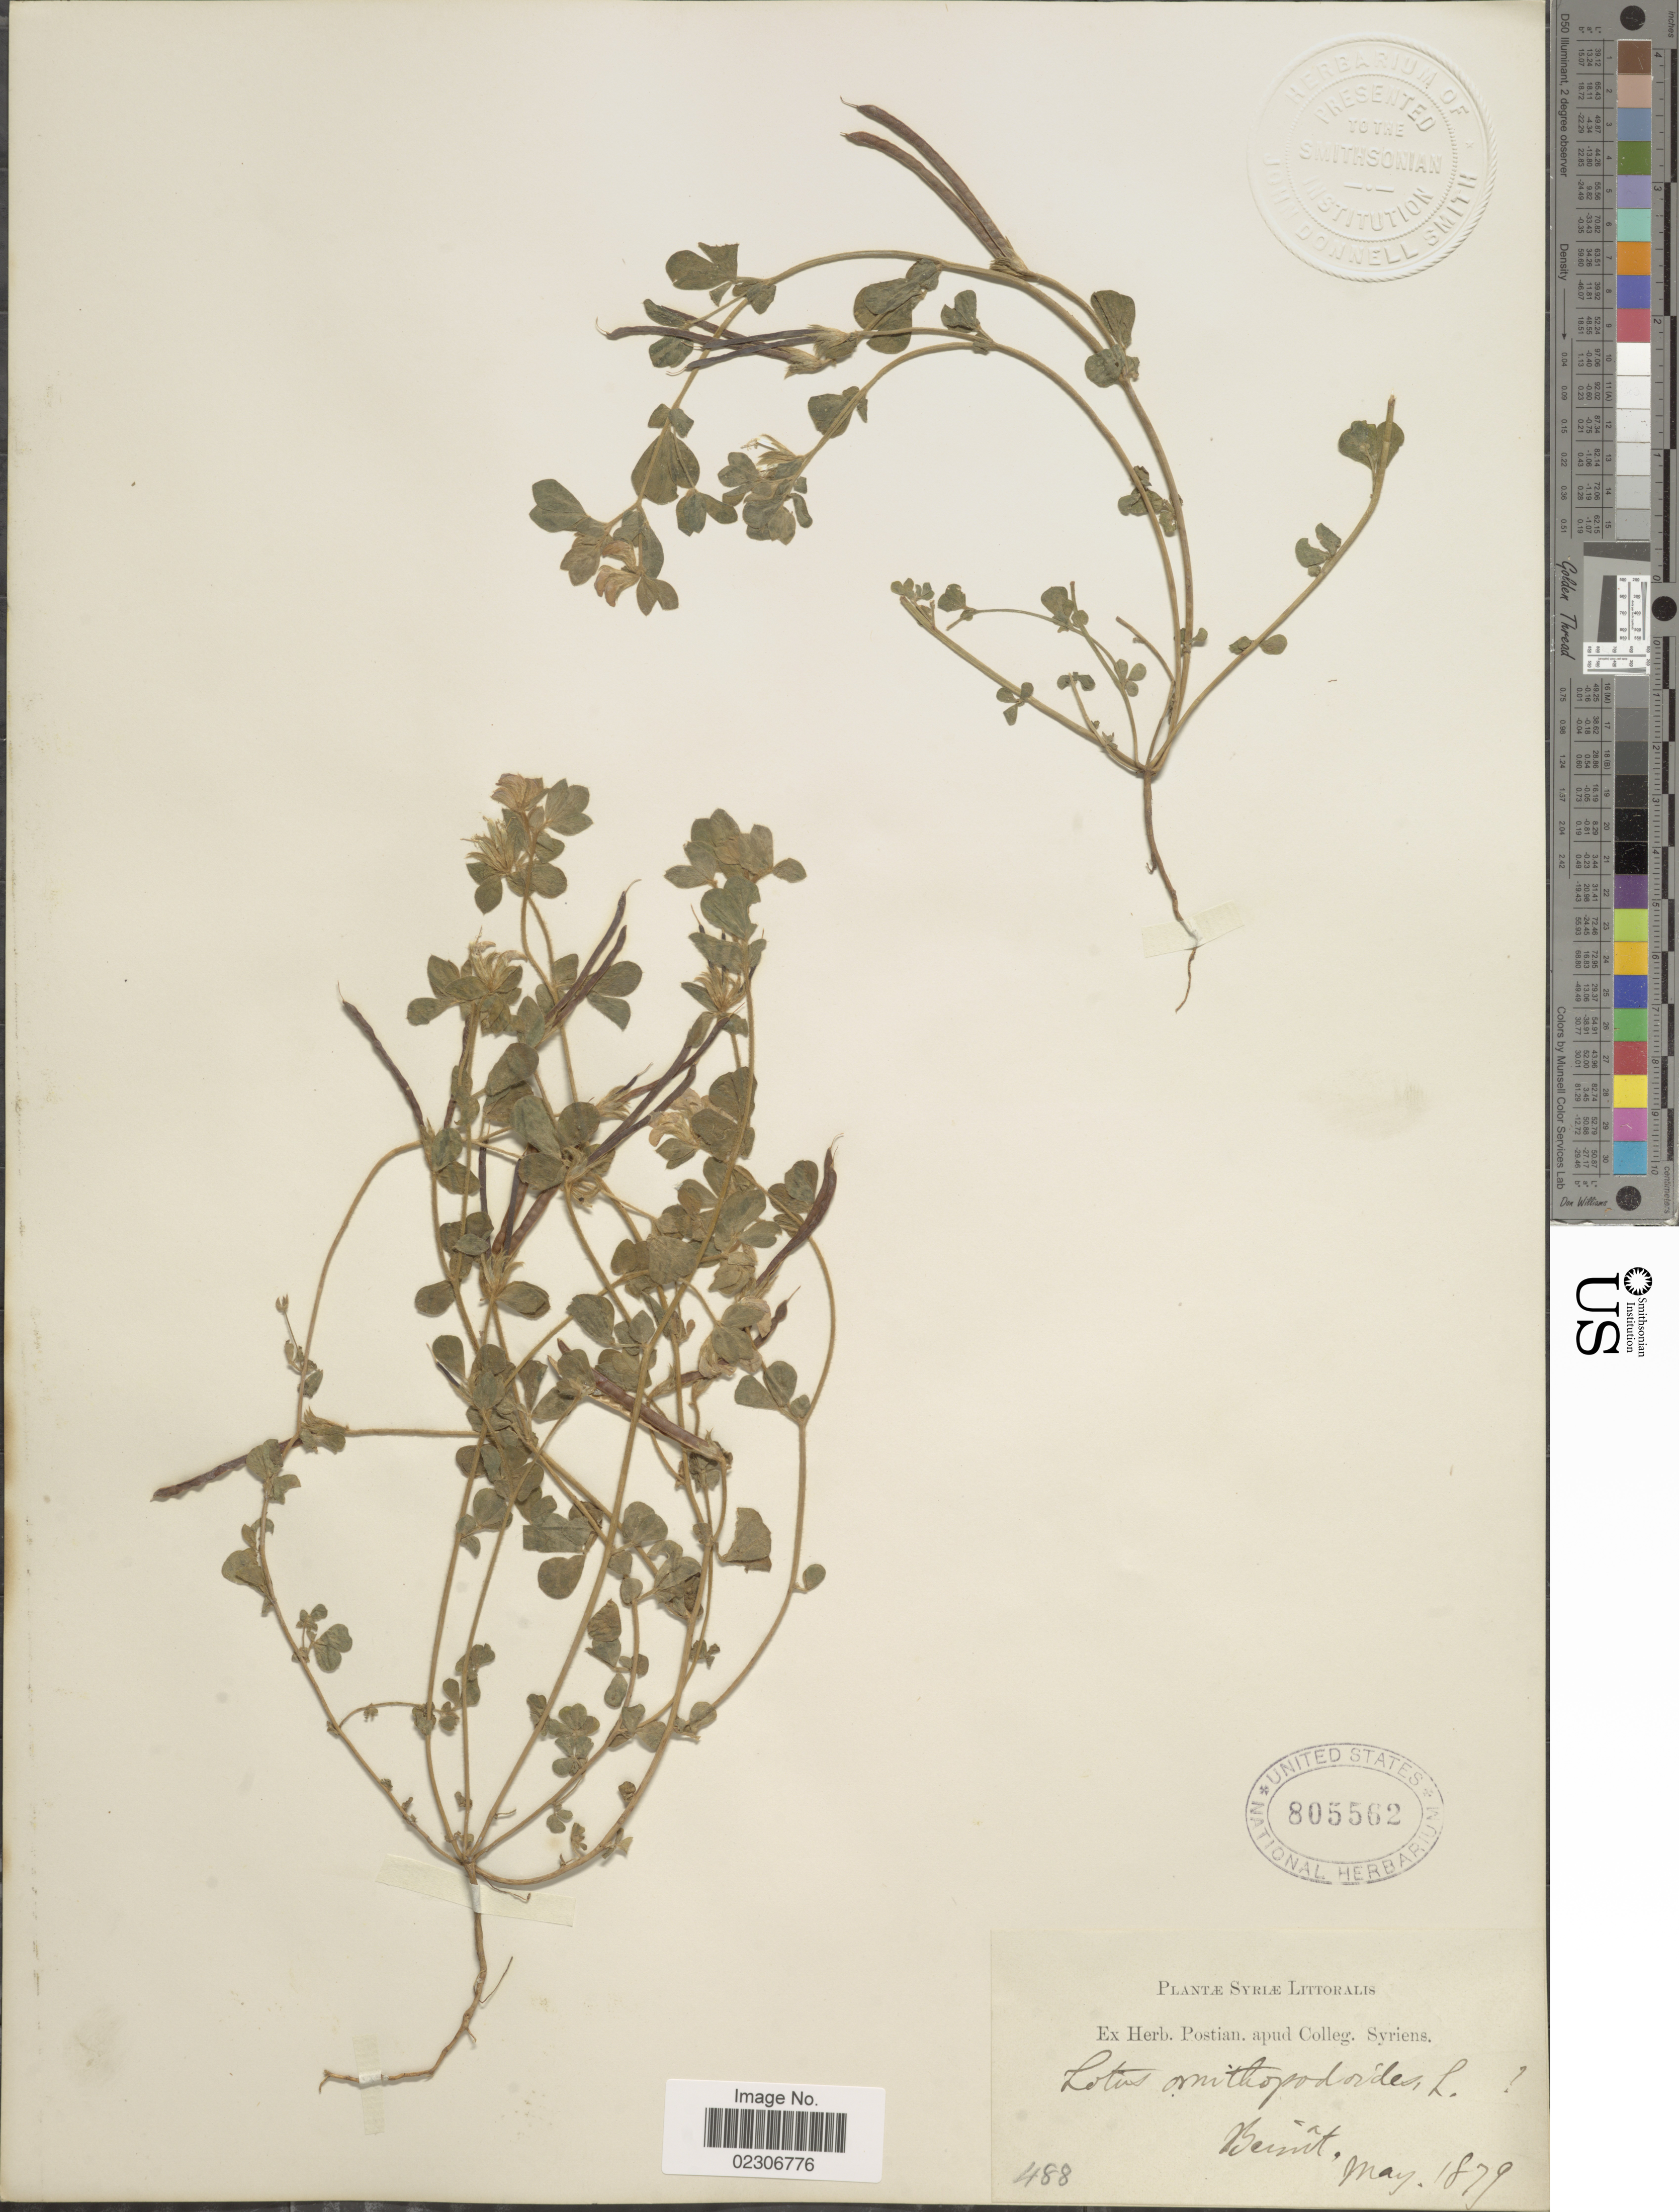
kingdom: Plantae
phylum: Tracheophyta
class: Magnoliopsida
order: Fabales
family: Fabaceae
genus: Lotus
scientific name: Lotus ornithopodioides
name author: L.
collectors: ex herb. Postian. apud Colleg. Syriens. Protest. USE "Fannie P. A. Shepard" (10308853) AS PRIMARY COLLECTOR INSTEAD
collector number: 488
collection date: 1879-05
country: Syria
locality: Bernit [interpreted]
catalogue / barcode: US 805562